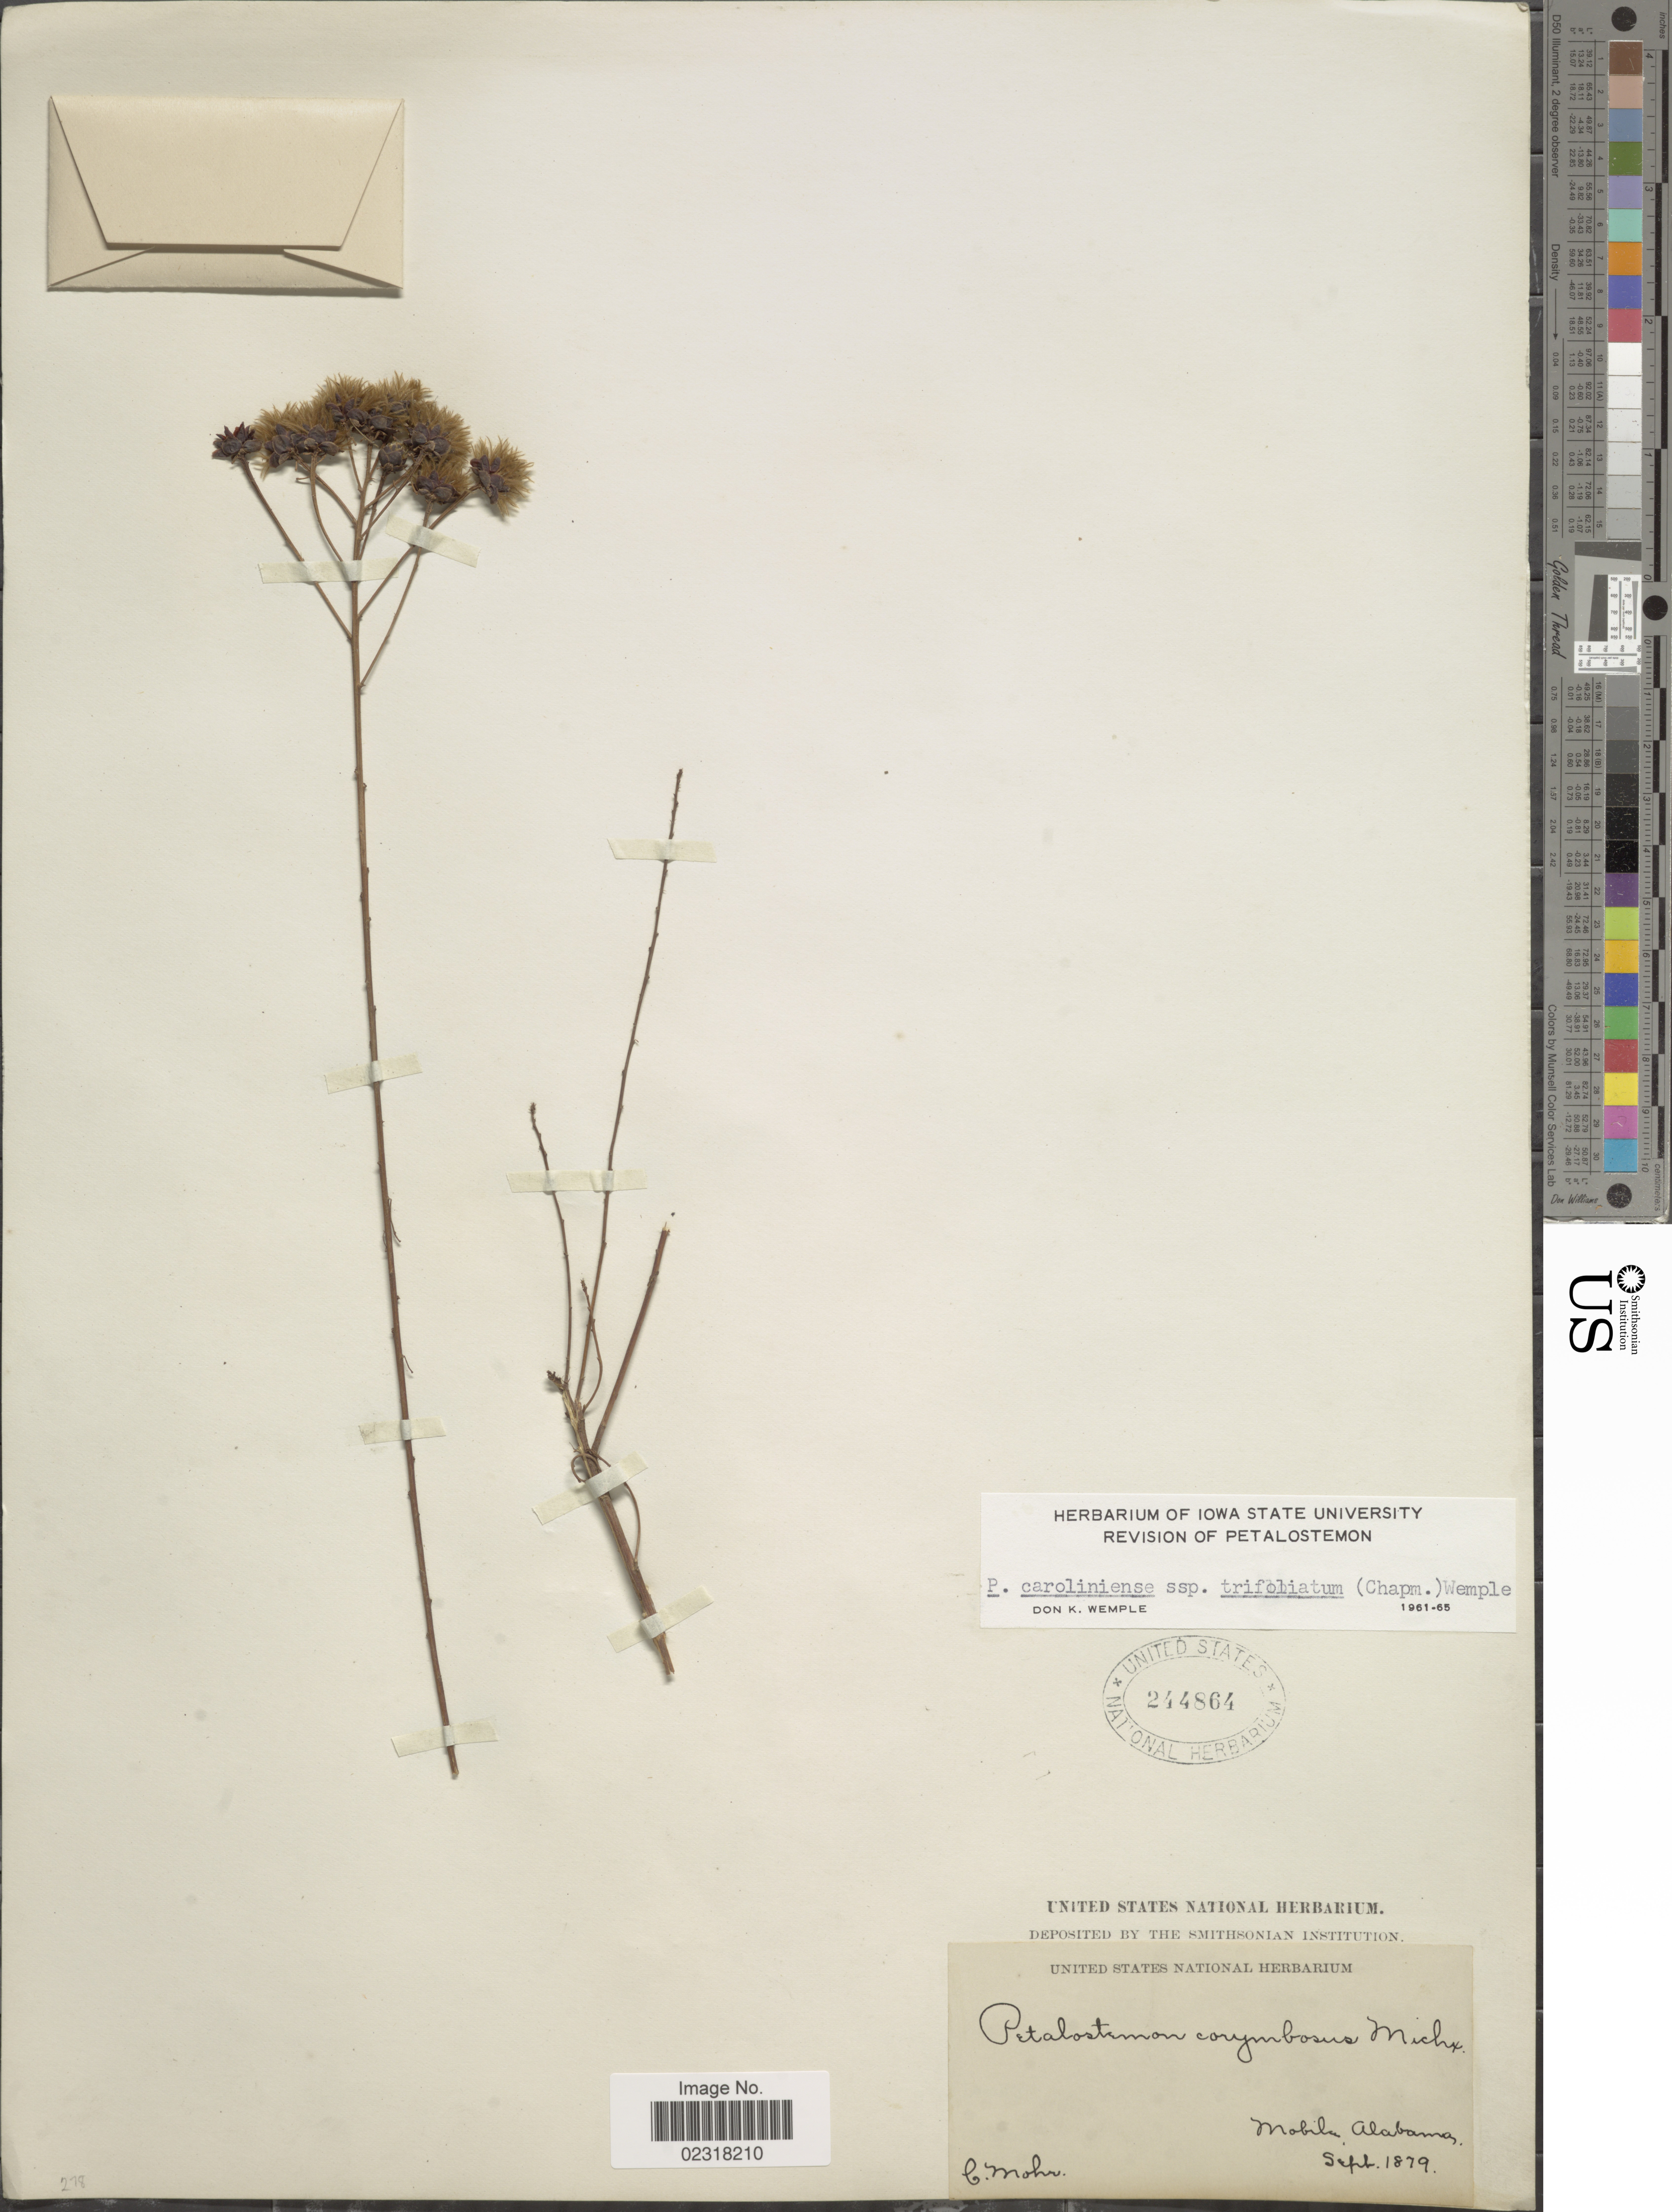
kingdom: Plantae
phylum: Tracheophyta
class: Magnoliopsida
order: Fabales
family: Fabaceae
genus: Dalea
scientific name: Dalea pinnata var. trifoliata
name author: (Chapman) Barneby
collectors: C. T. Mohr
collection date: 1879-09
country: United States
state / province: Alabama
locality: Mobile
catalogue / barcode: US 244864